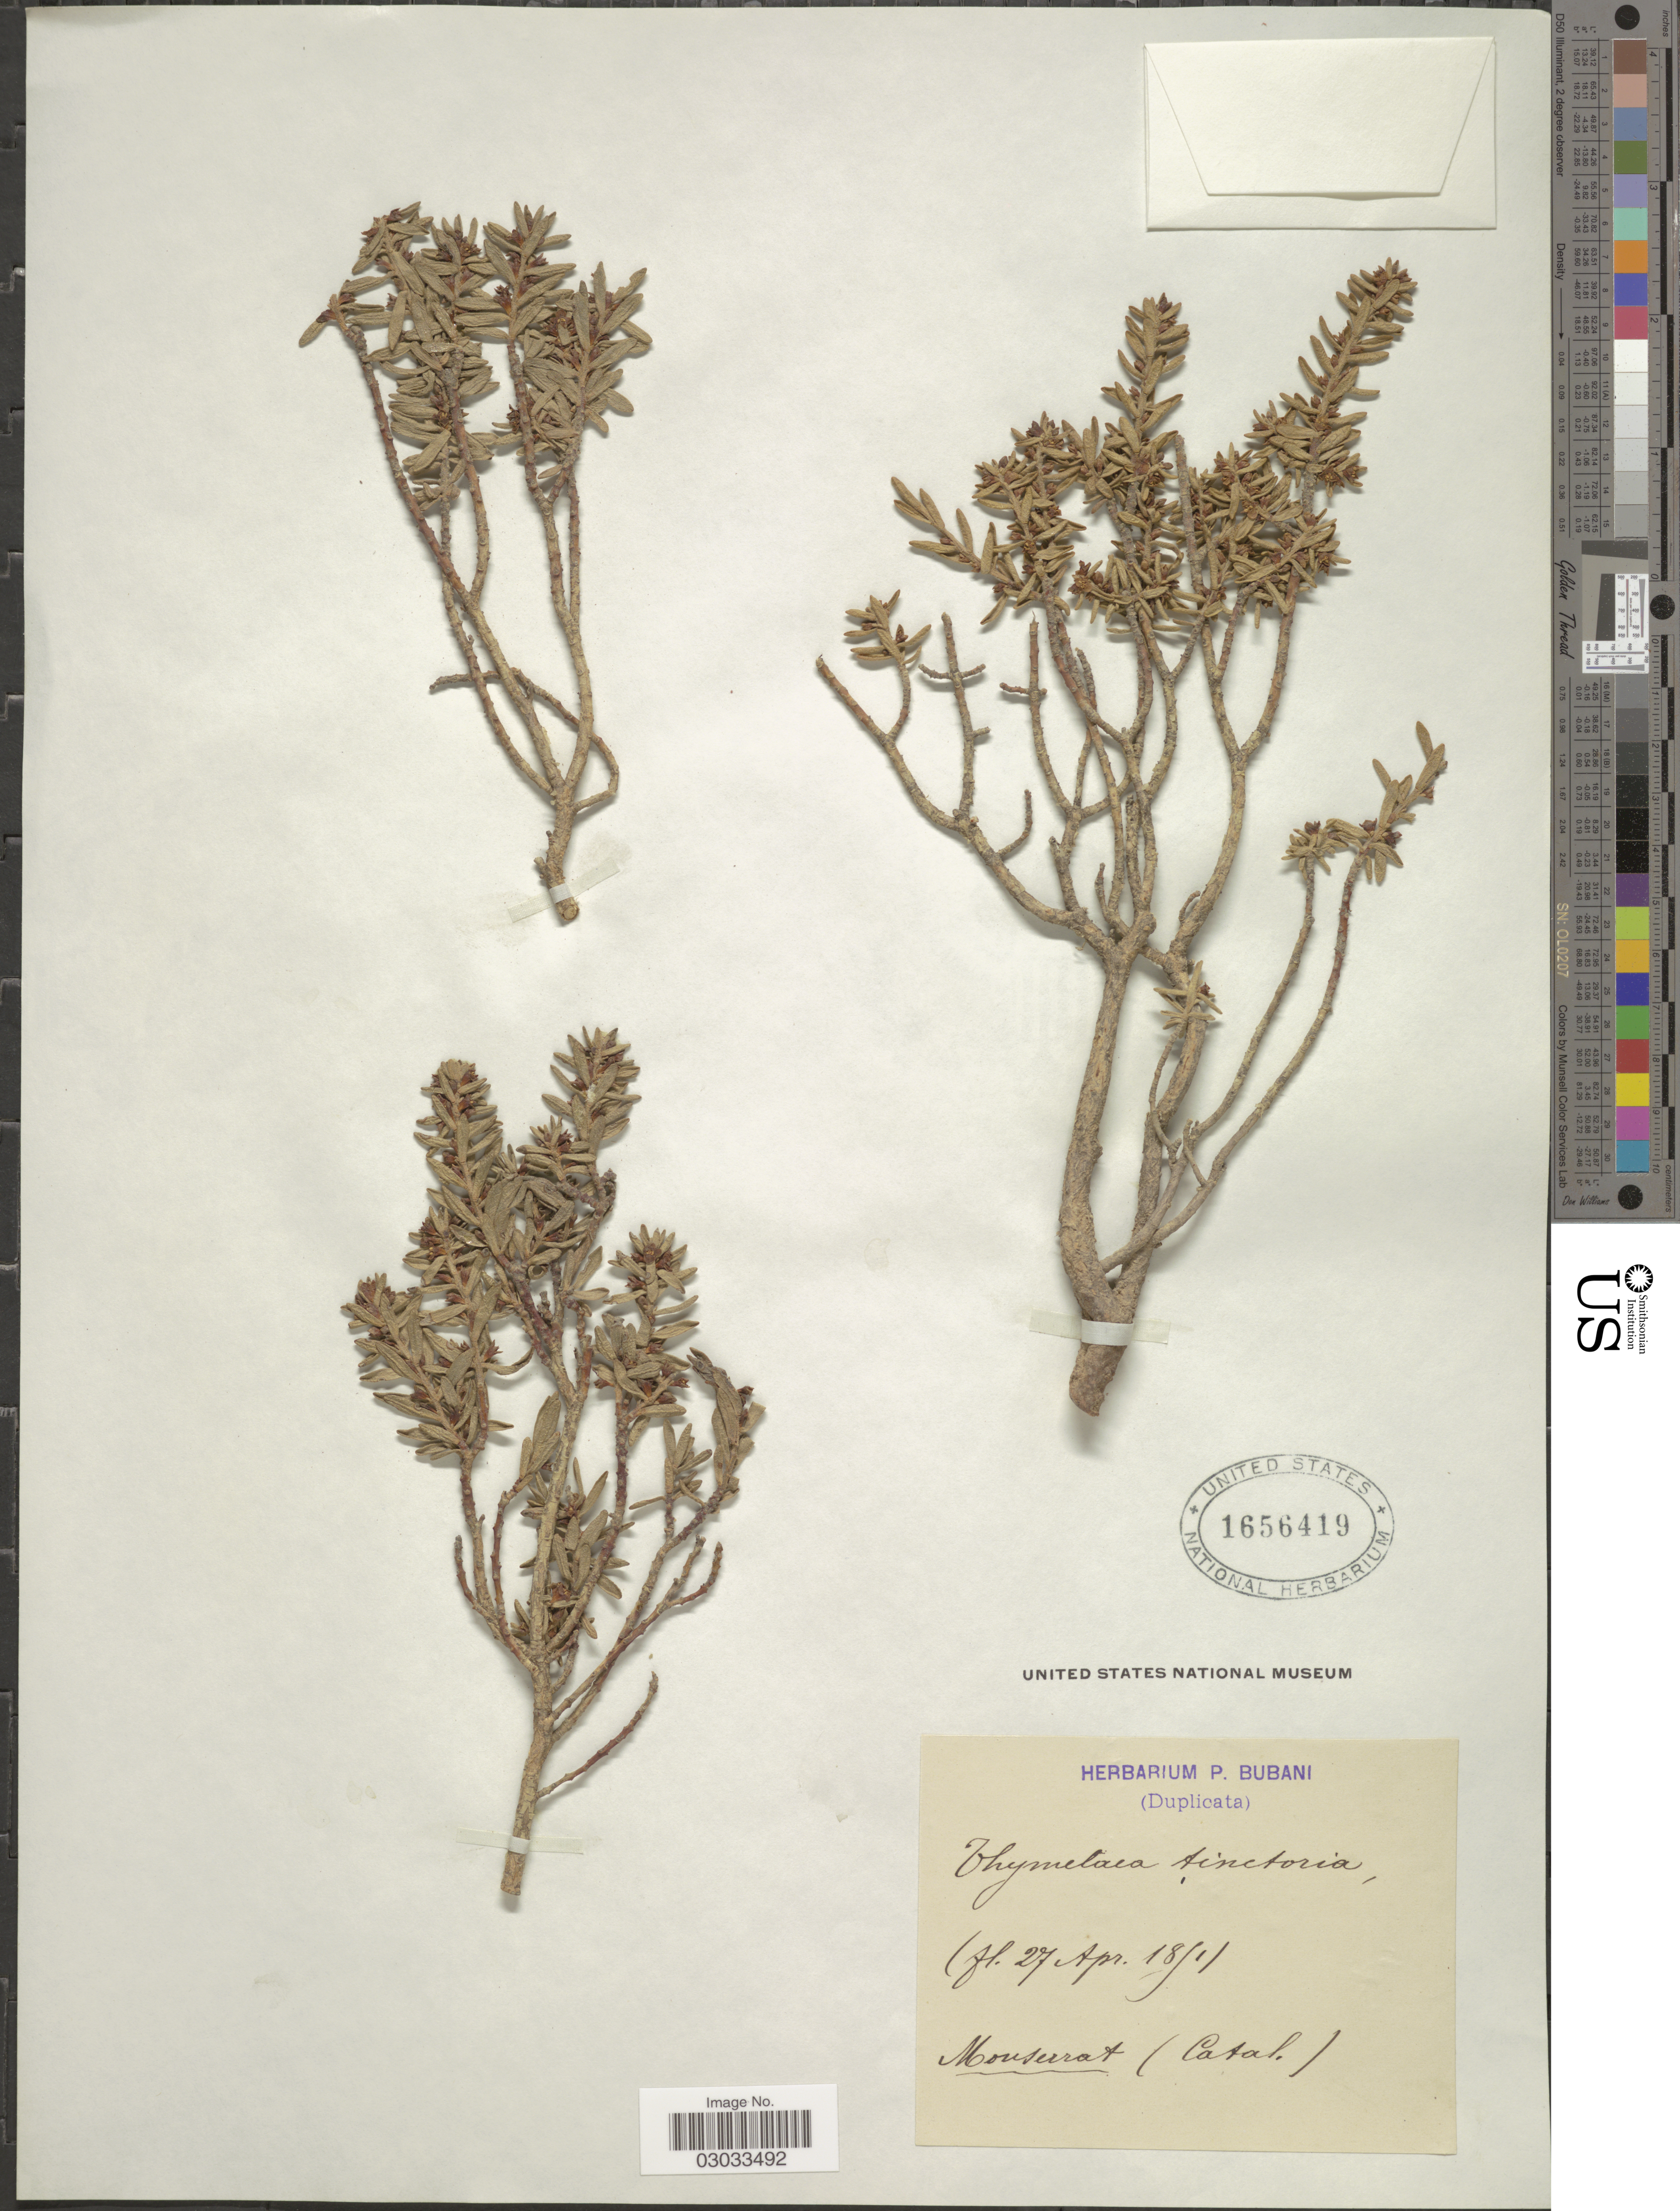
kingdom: Plantae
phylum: Tracheophyta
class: Magnoliopsida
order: Malvales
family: Thymelaeaceae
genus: Thymelaea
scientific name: Thymelaea tinctoria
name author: (Pourr.) Endl.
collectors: ex herb. P. Bubani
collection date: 1851-04-27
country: Spain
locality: Monserrat (Catal).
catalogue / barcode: US 1656419